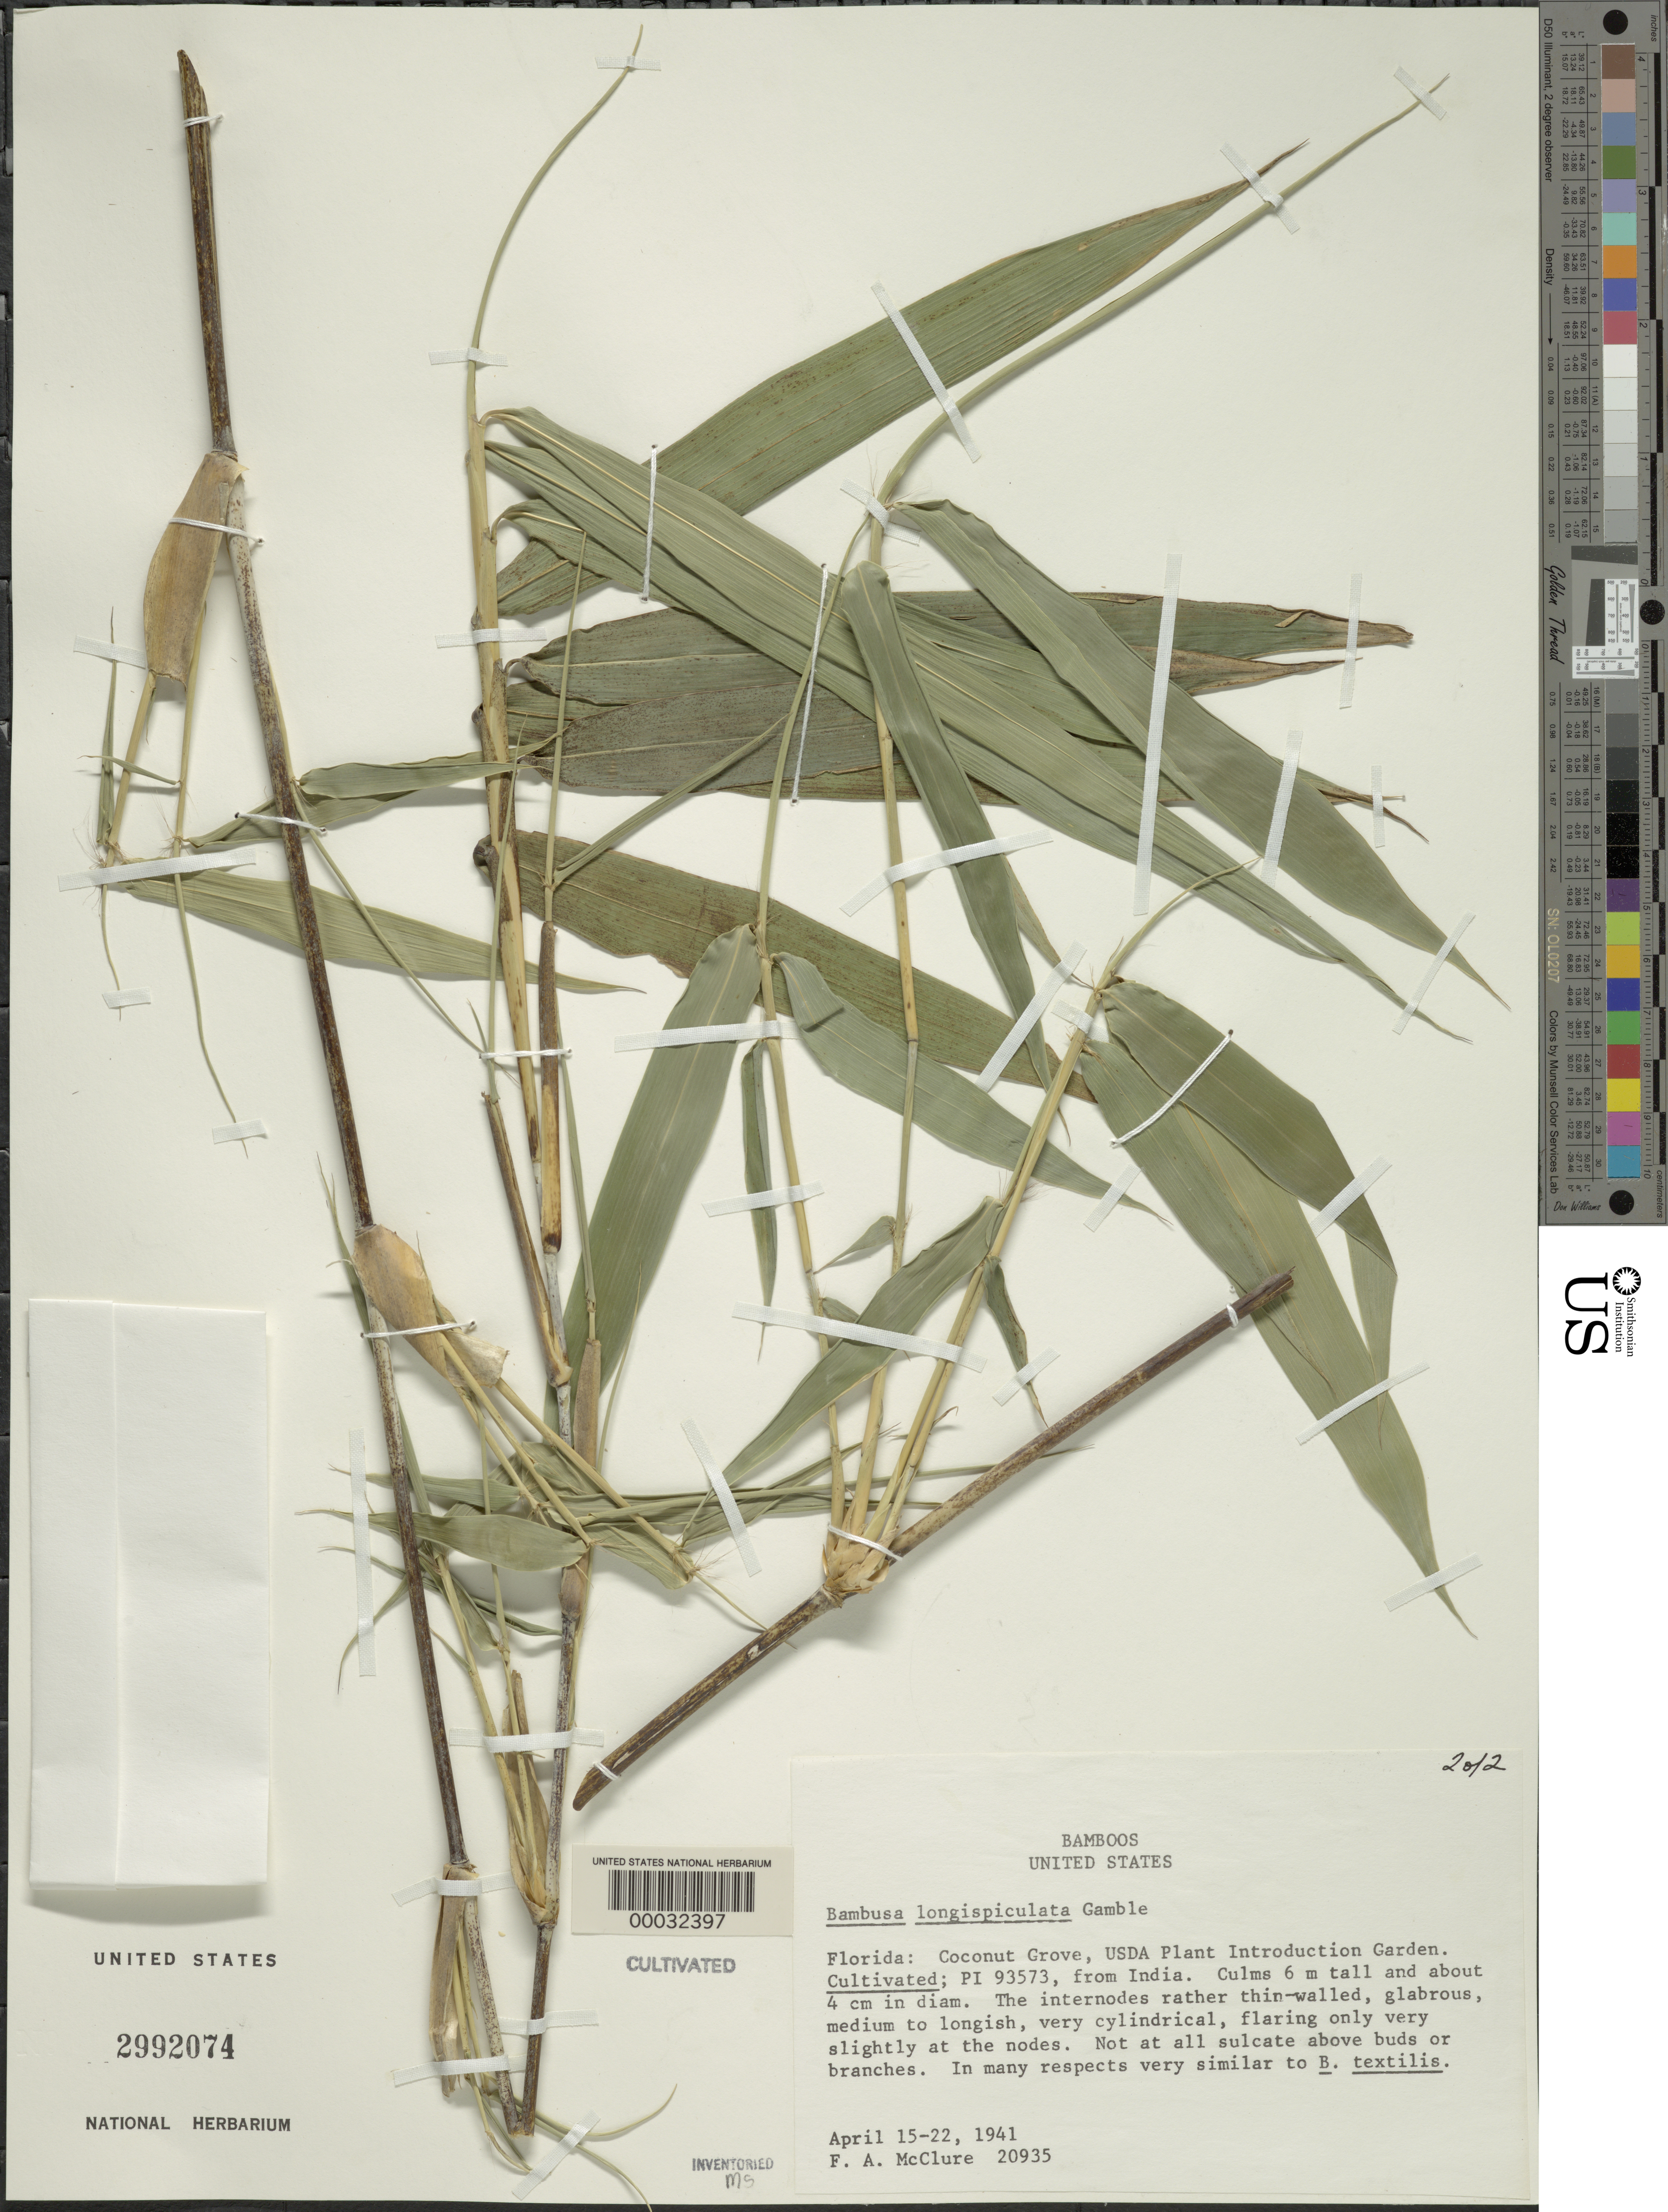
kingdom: Plantae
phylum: Tracheophyta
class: Liliopsida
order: Poales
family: Poaceae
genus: Bambusa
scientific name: Bambusa longispiculata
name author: Gamble ex Brandis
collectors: F. A. McClure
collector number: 20935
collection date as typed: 15 Aug 1941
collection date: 1941-08-15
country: United States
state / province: Florida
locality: U.s.d.a. plant introduction garden-coconut grove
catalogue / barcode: US 2992074